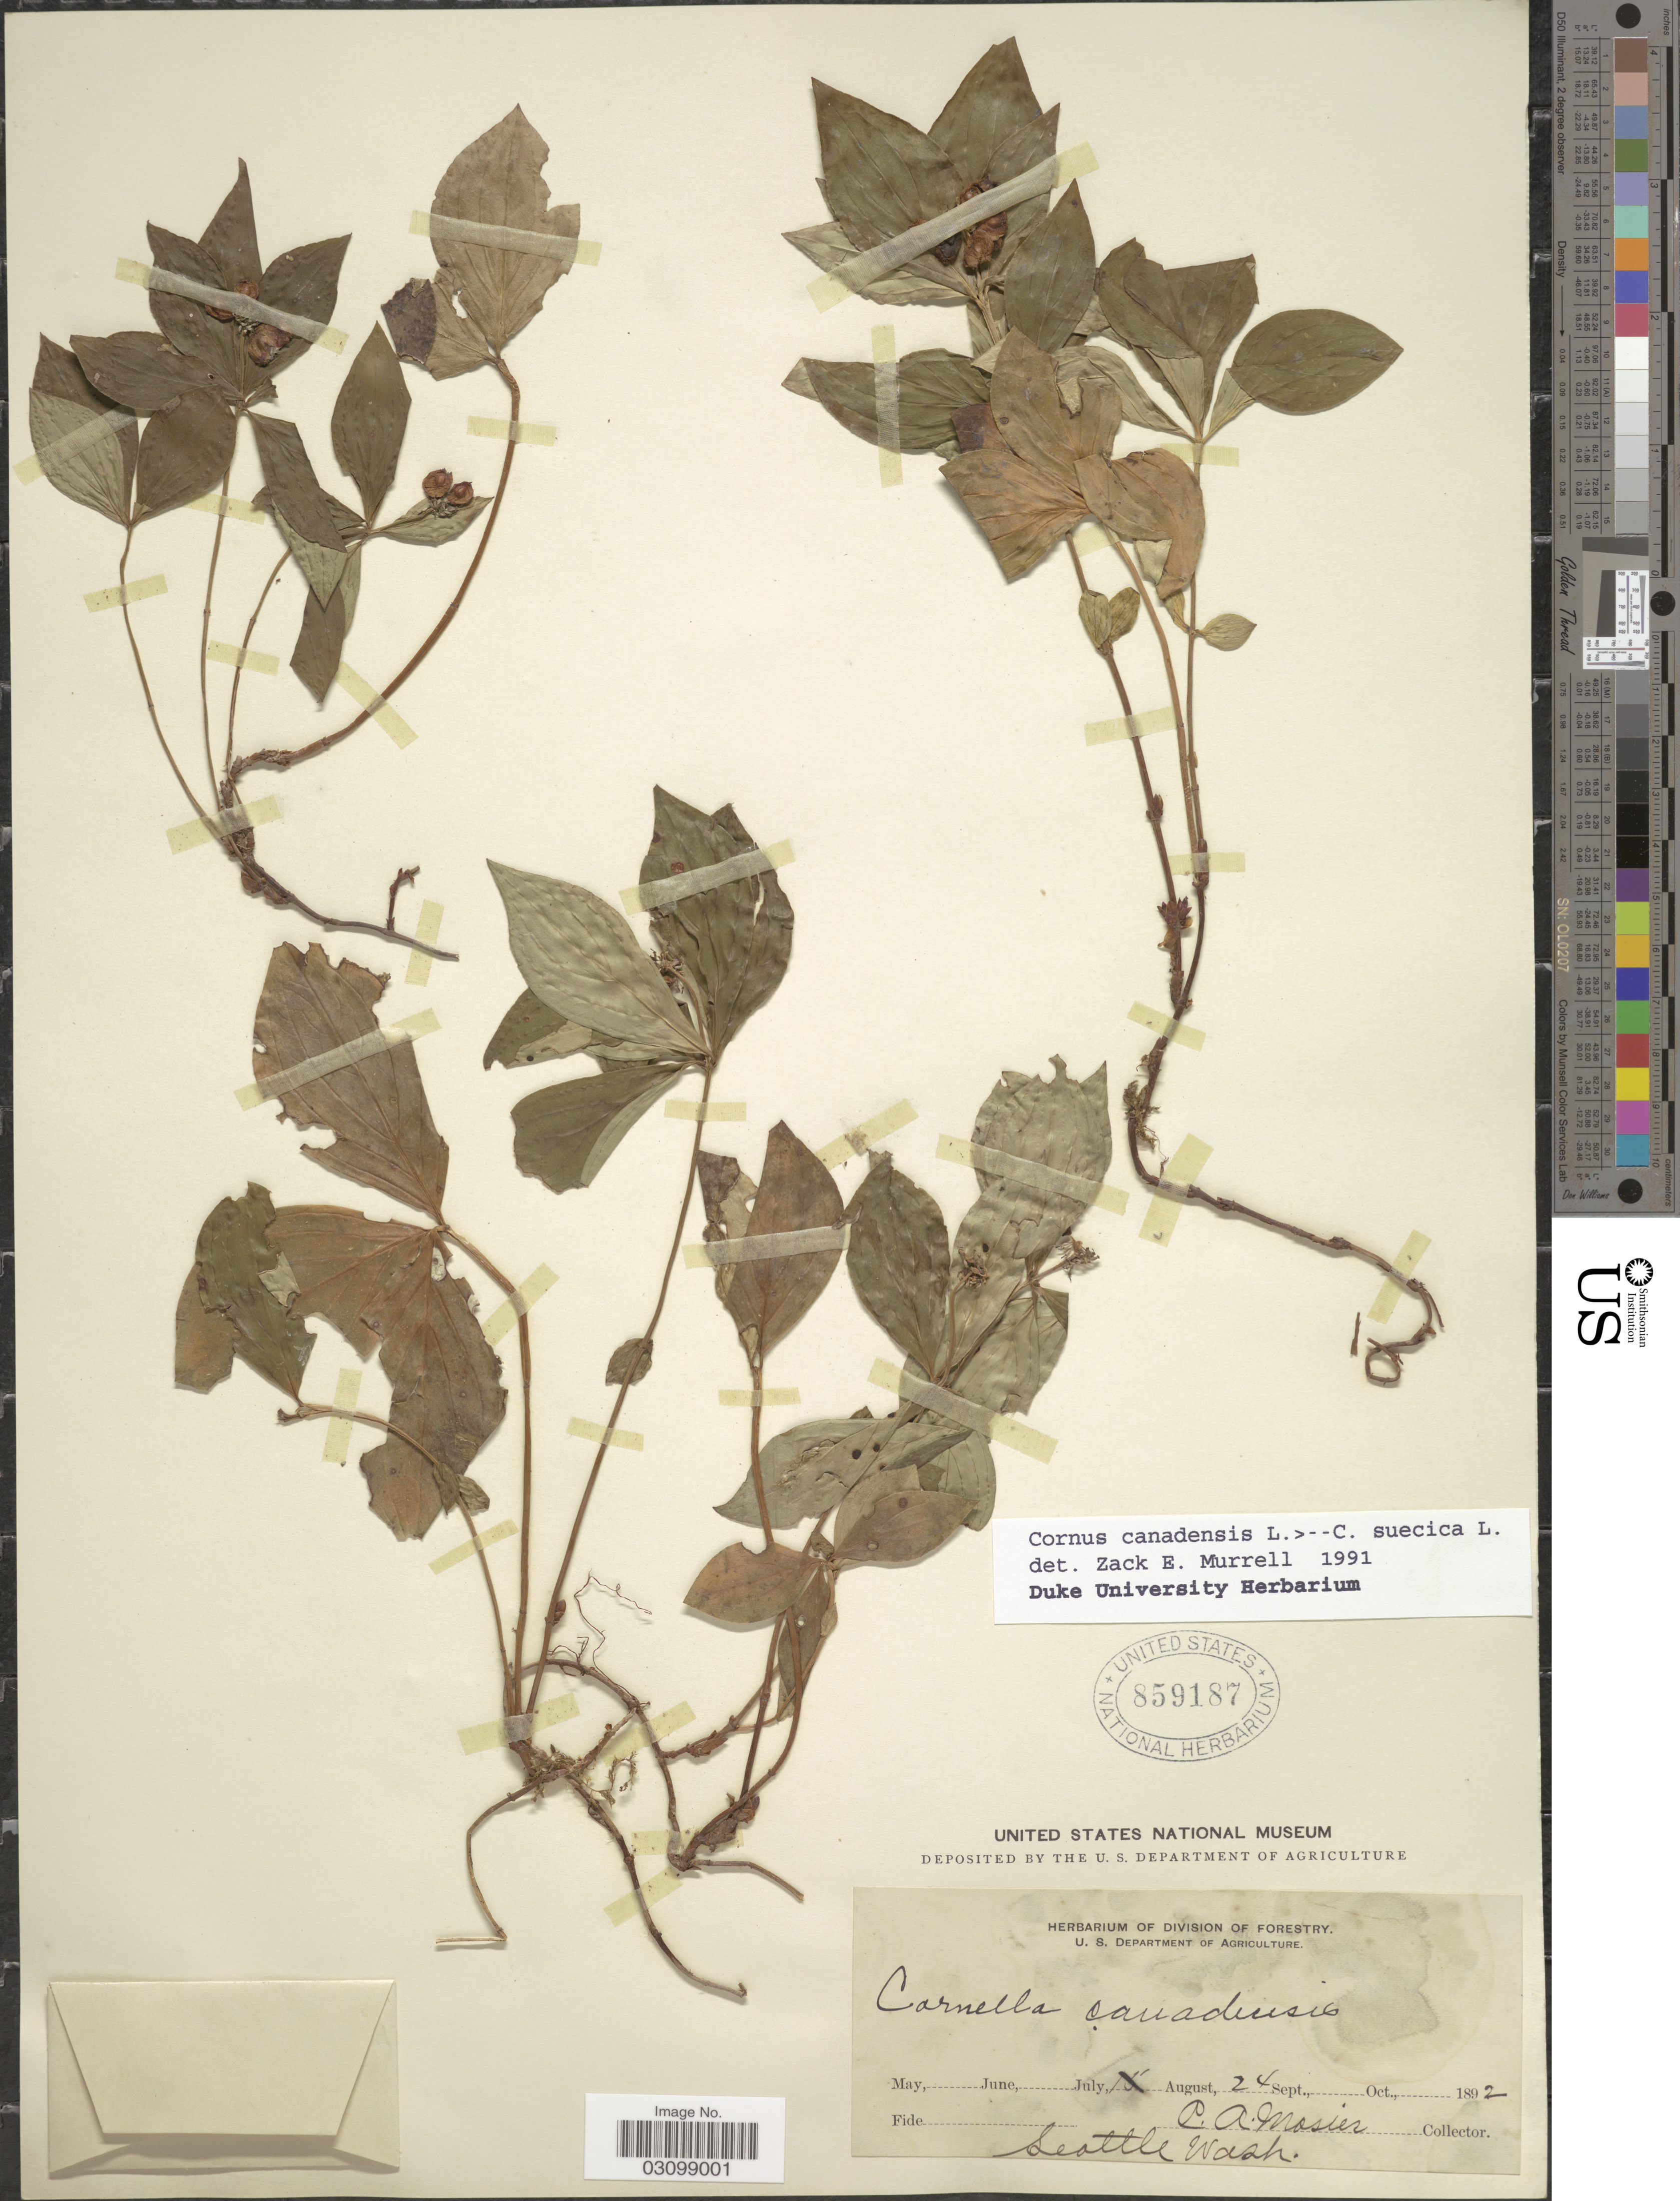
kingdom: Plantae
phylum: Tracheophyta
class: Magnoliopsida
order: Cornales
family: Cornaceae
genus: Cornus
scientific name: Cornus sp.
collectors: C. A. Mosier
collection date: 1892-09-24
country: United States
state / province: Washington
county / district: King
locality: Seattle.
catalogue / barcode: US 859187